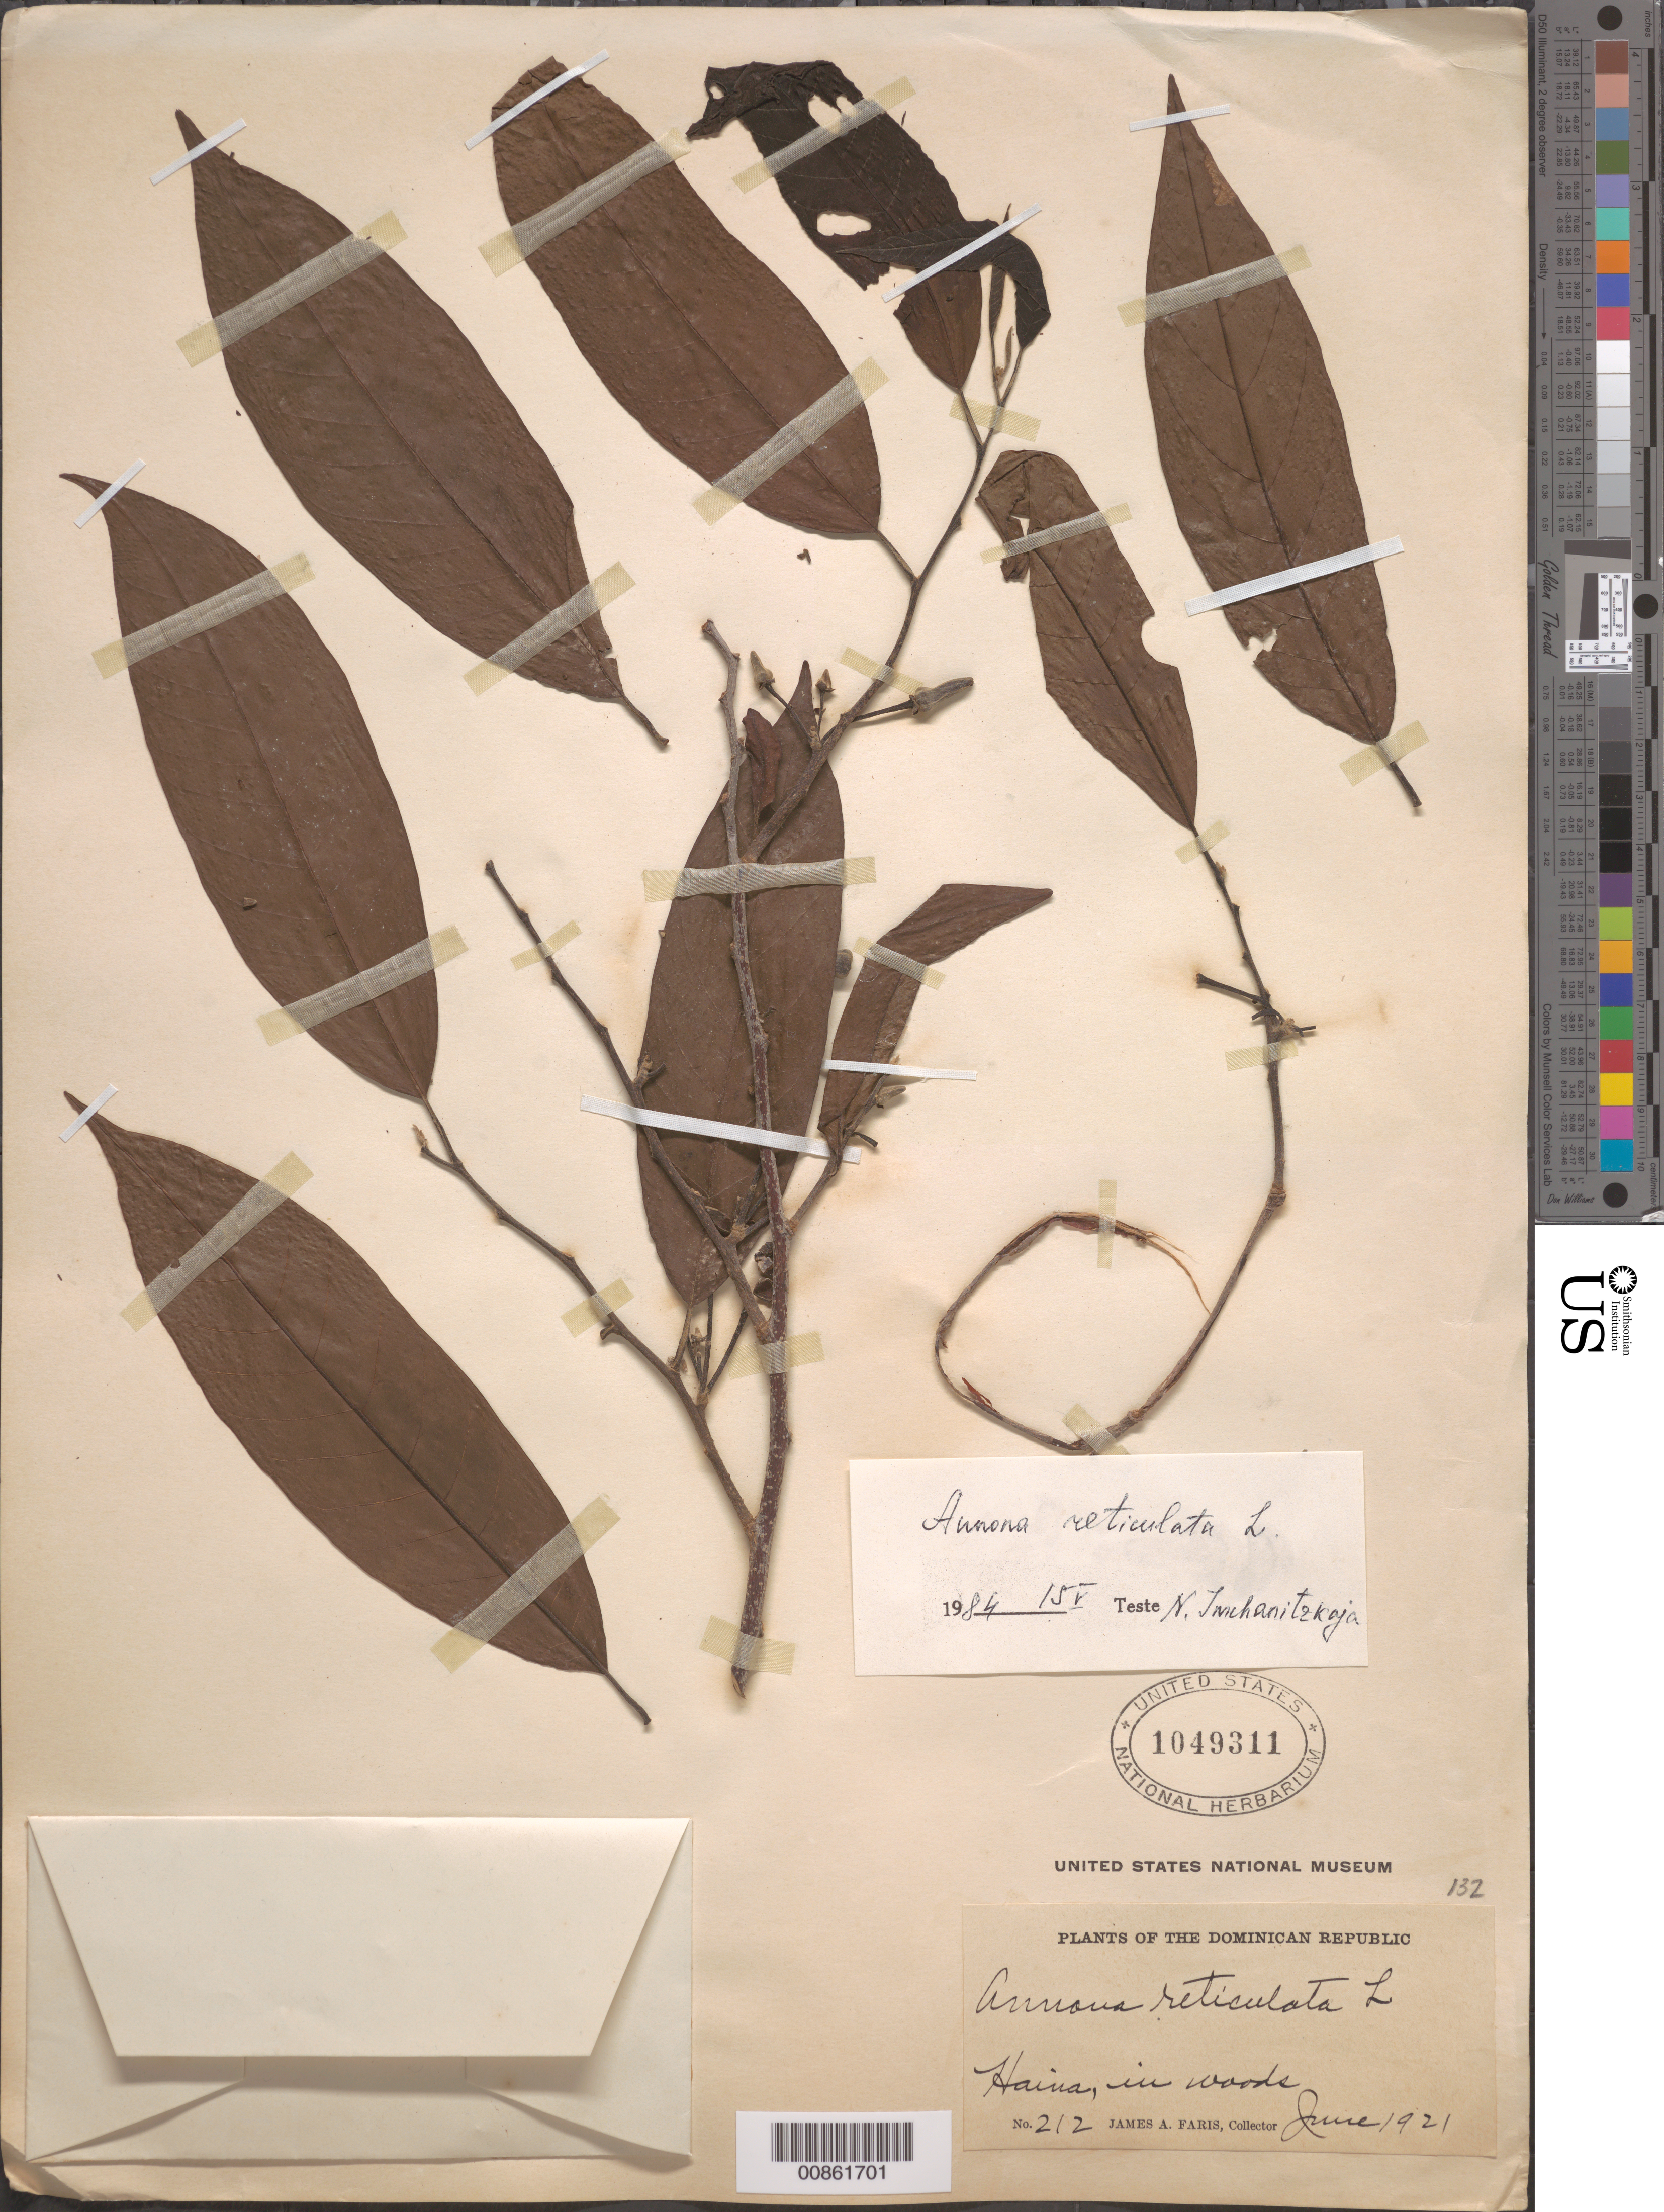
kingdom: Plantae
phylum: Tracheophyta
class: Magnoliopsida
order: Magnoliales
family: Annonaceae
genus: Annona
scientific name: Annona reticulata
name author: L.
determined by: Imchanitzkaja, N.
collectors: J. Faris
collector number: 212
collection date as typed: Jun 1921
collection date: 1921-06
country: Dominican Republic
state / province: San Cristóbal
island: Hispaniola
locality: Haina.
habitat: In woods.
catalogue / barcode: US 1049311